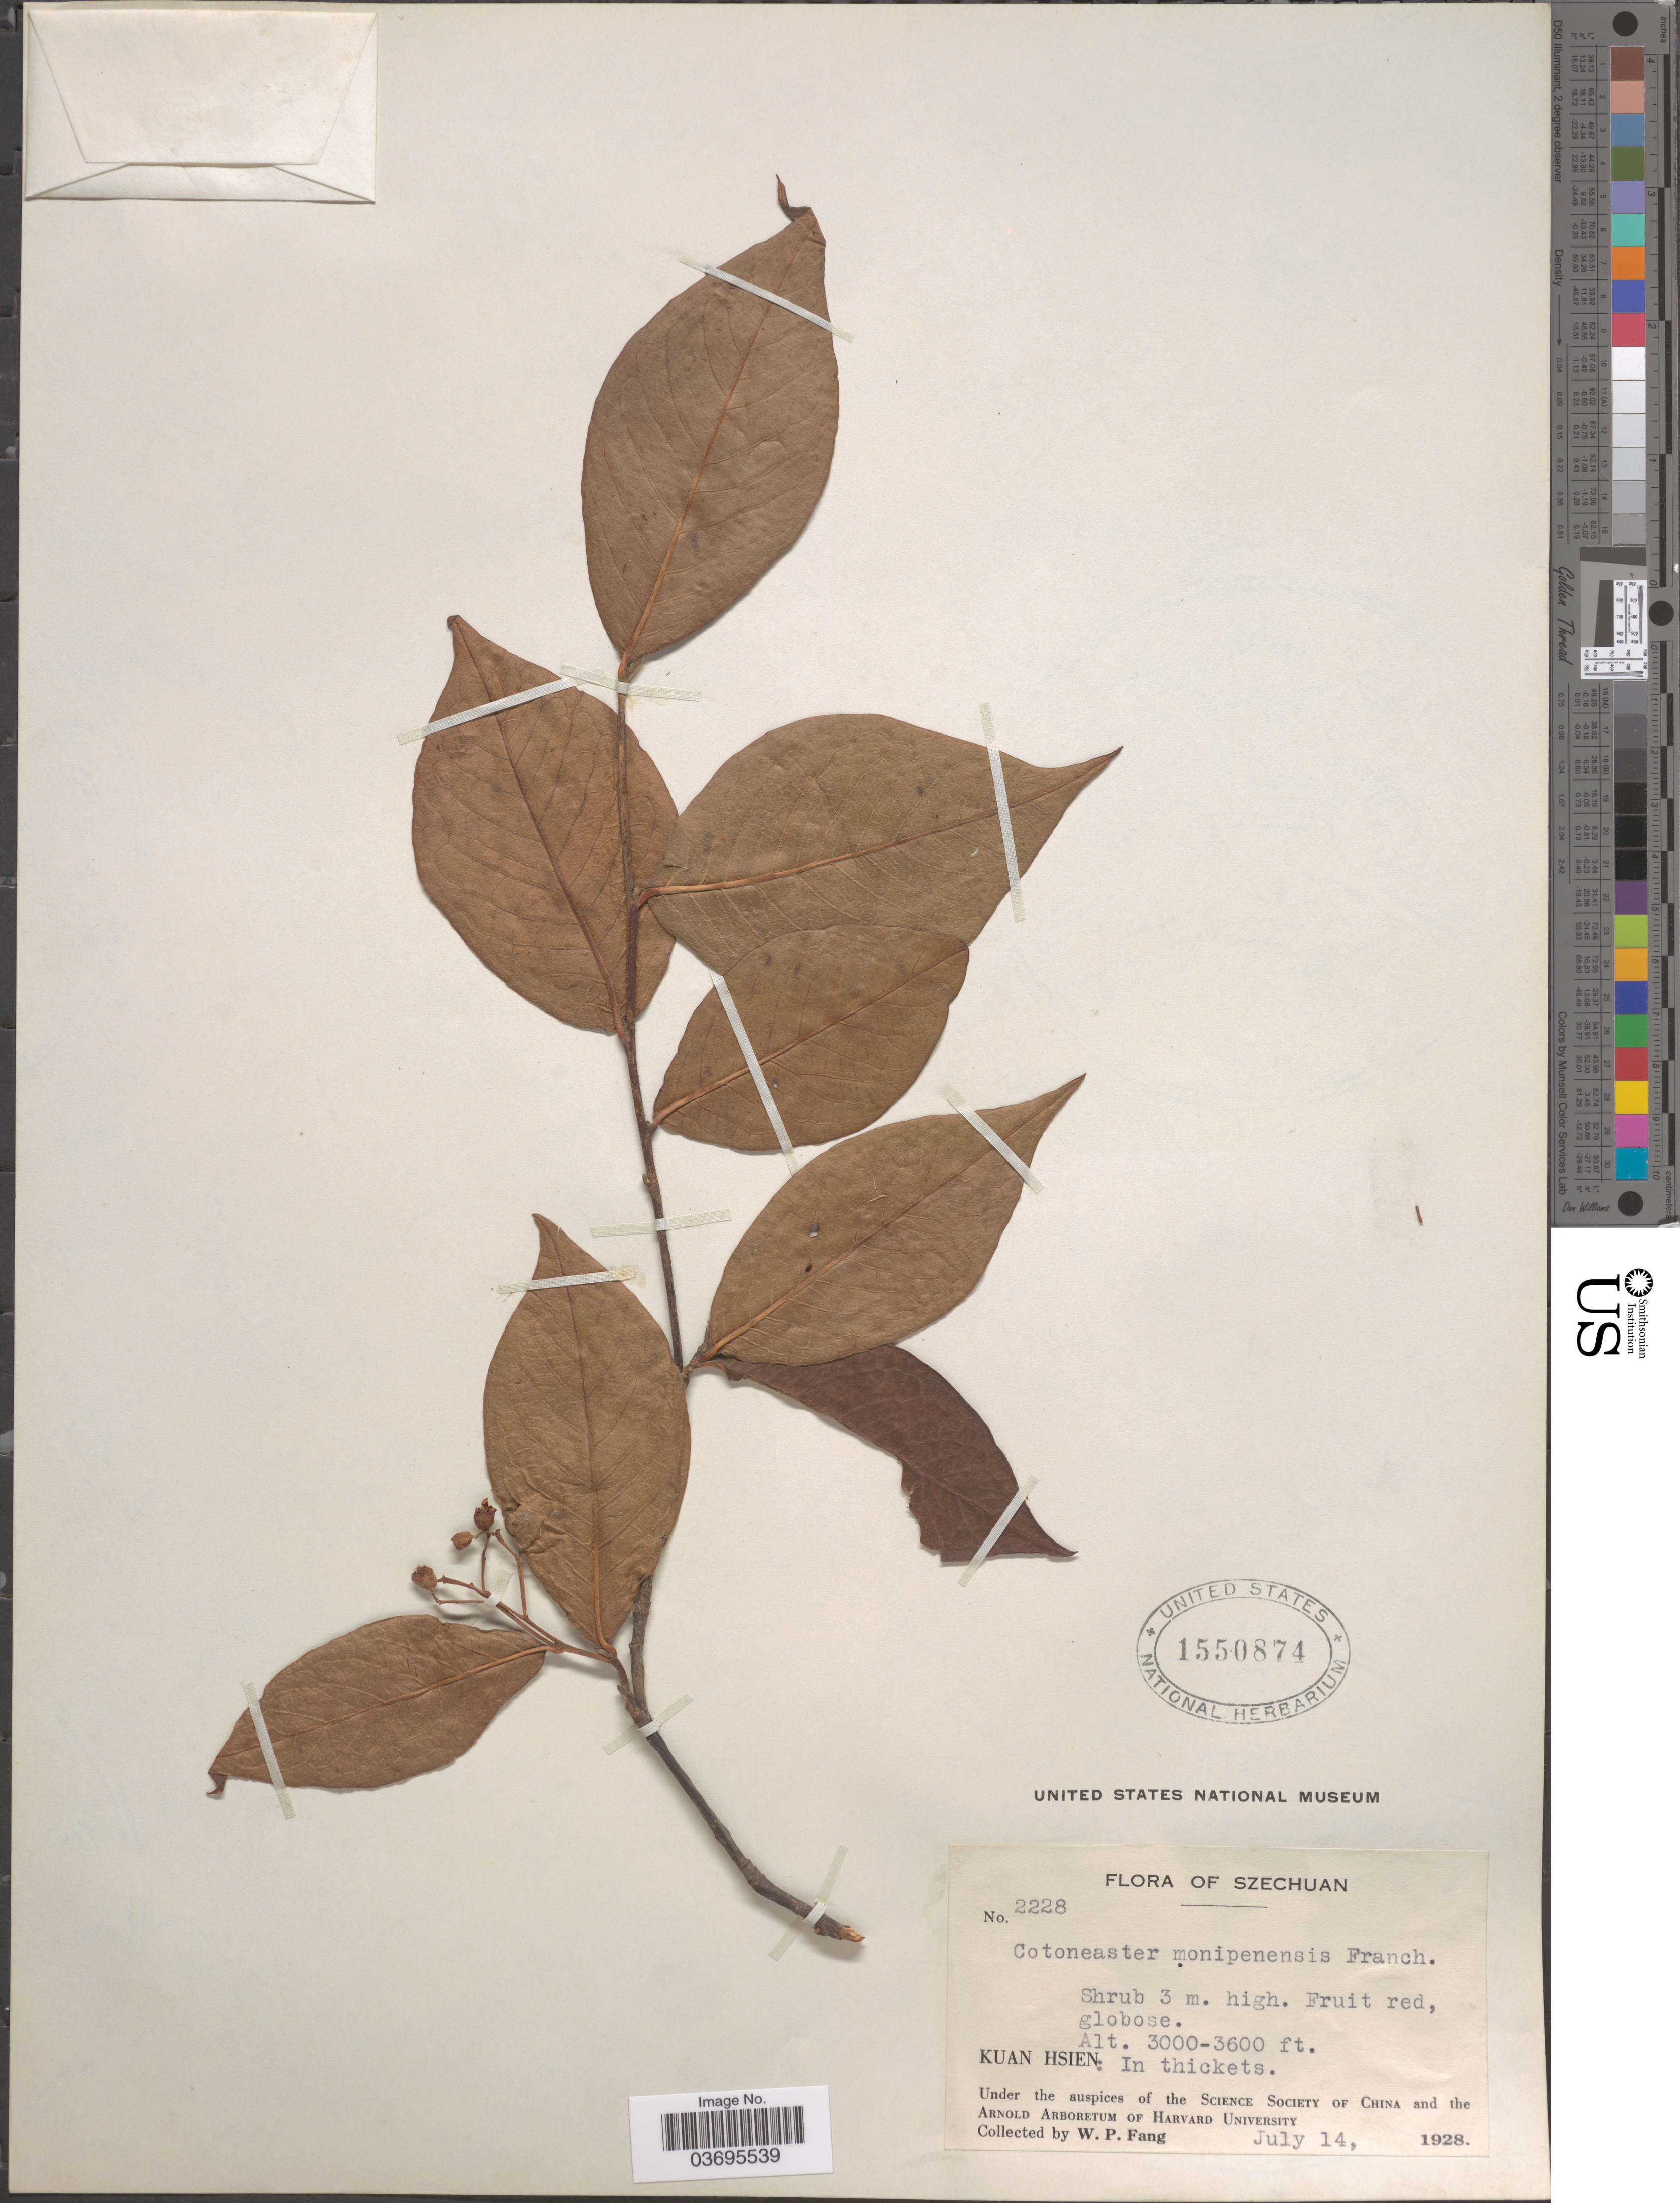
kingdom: Plantae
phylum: Tracheophyta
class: Magnoliopsida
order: Rosales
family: Rosaceae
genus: Cotoneaster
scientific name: Cotoneaster moupinensis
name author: Franch.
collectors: W. P. Fang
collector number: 2228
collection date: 1928-07-14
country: China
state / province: Sichuan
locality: Szechuan. Kuan Hsien.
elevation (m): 914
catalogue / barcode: US 1550874